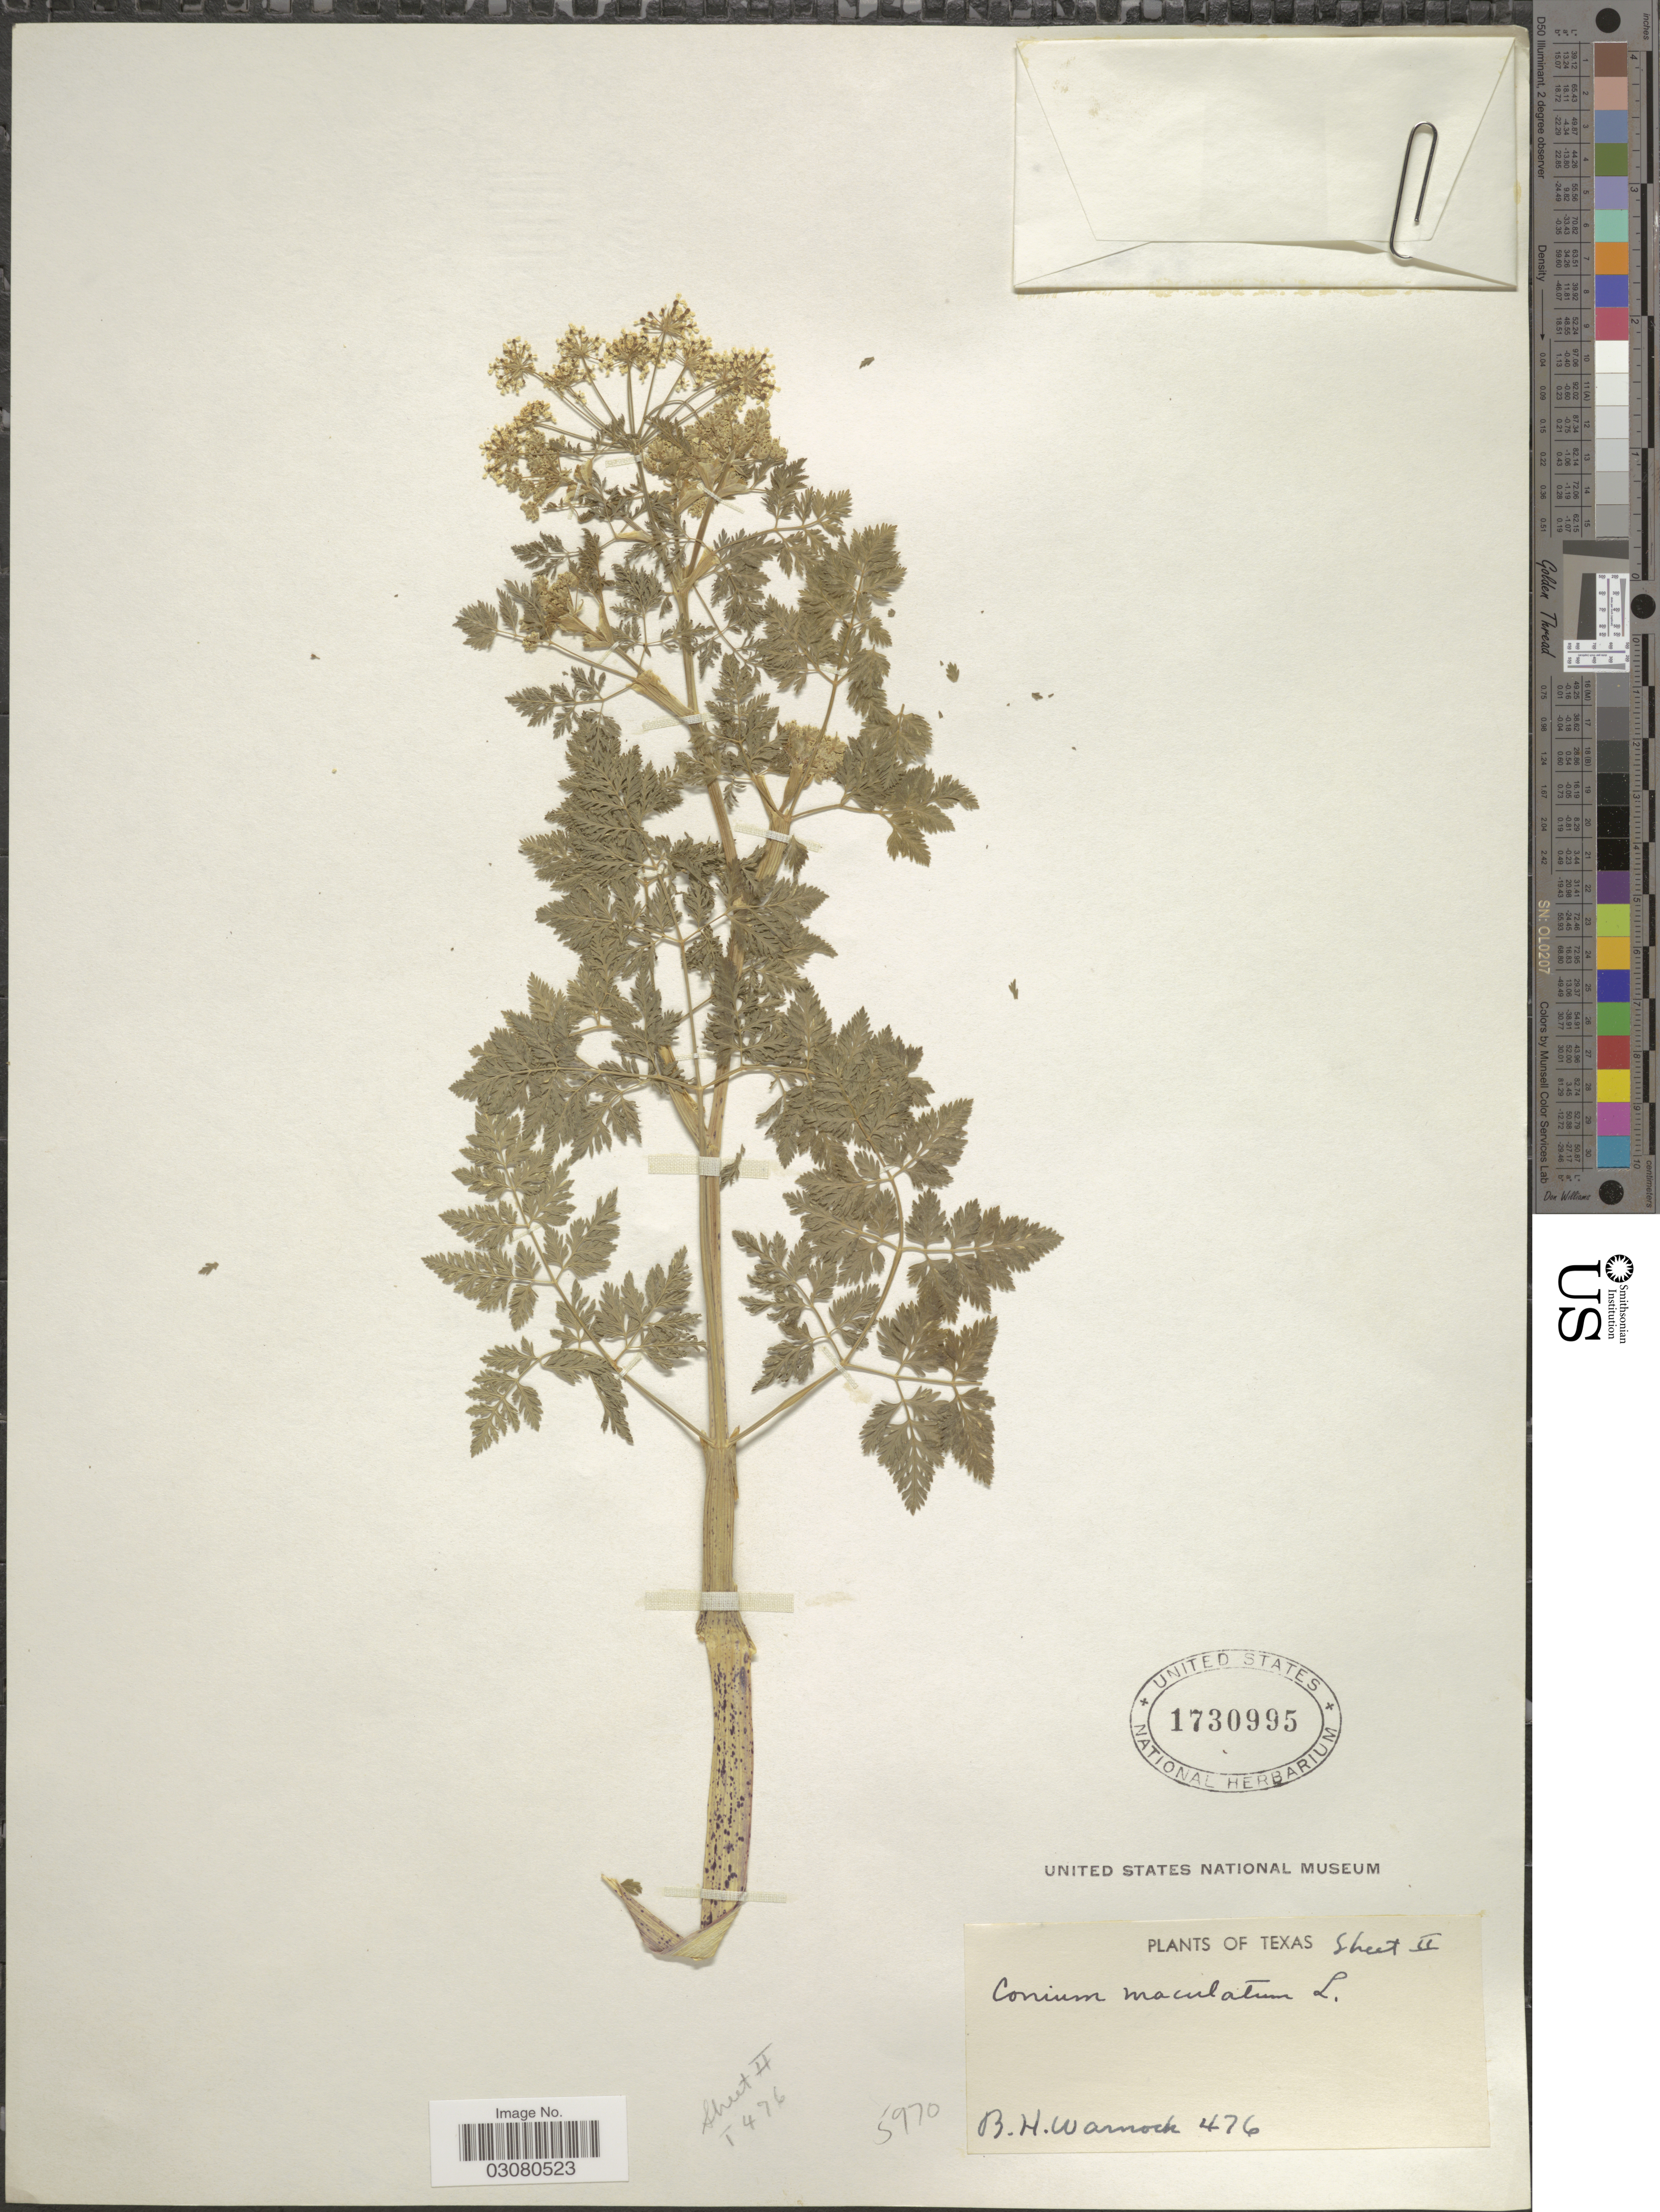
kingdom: Plantae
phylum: Tracheophyta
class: Magnoliopsida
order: Apiales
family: Apiaceae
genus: Conium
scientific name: Conium maculatum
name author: L.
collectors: B. H. Warnock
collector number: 476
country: United States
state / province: Texas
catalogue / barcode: US 1730995